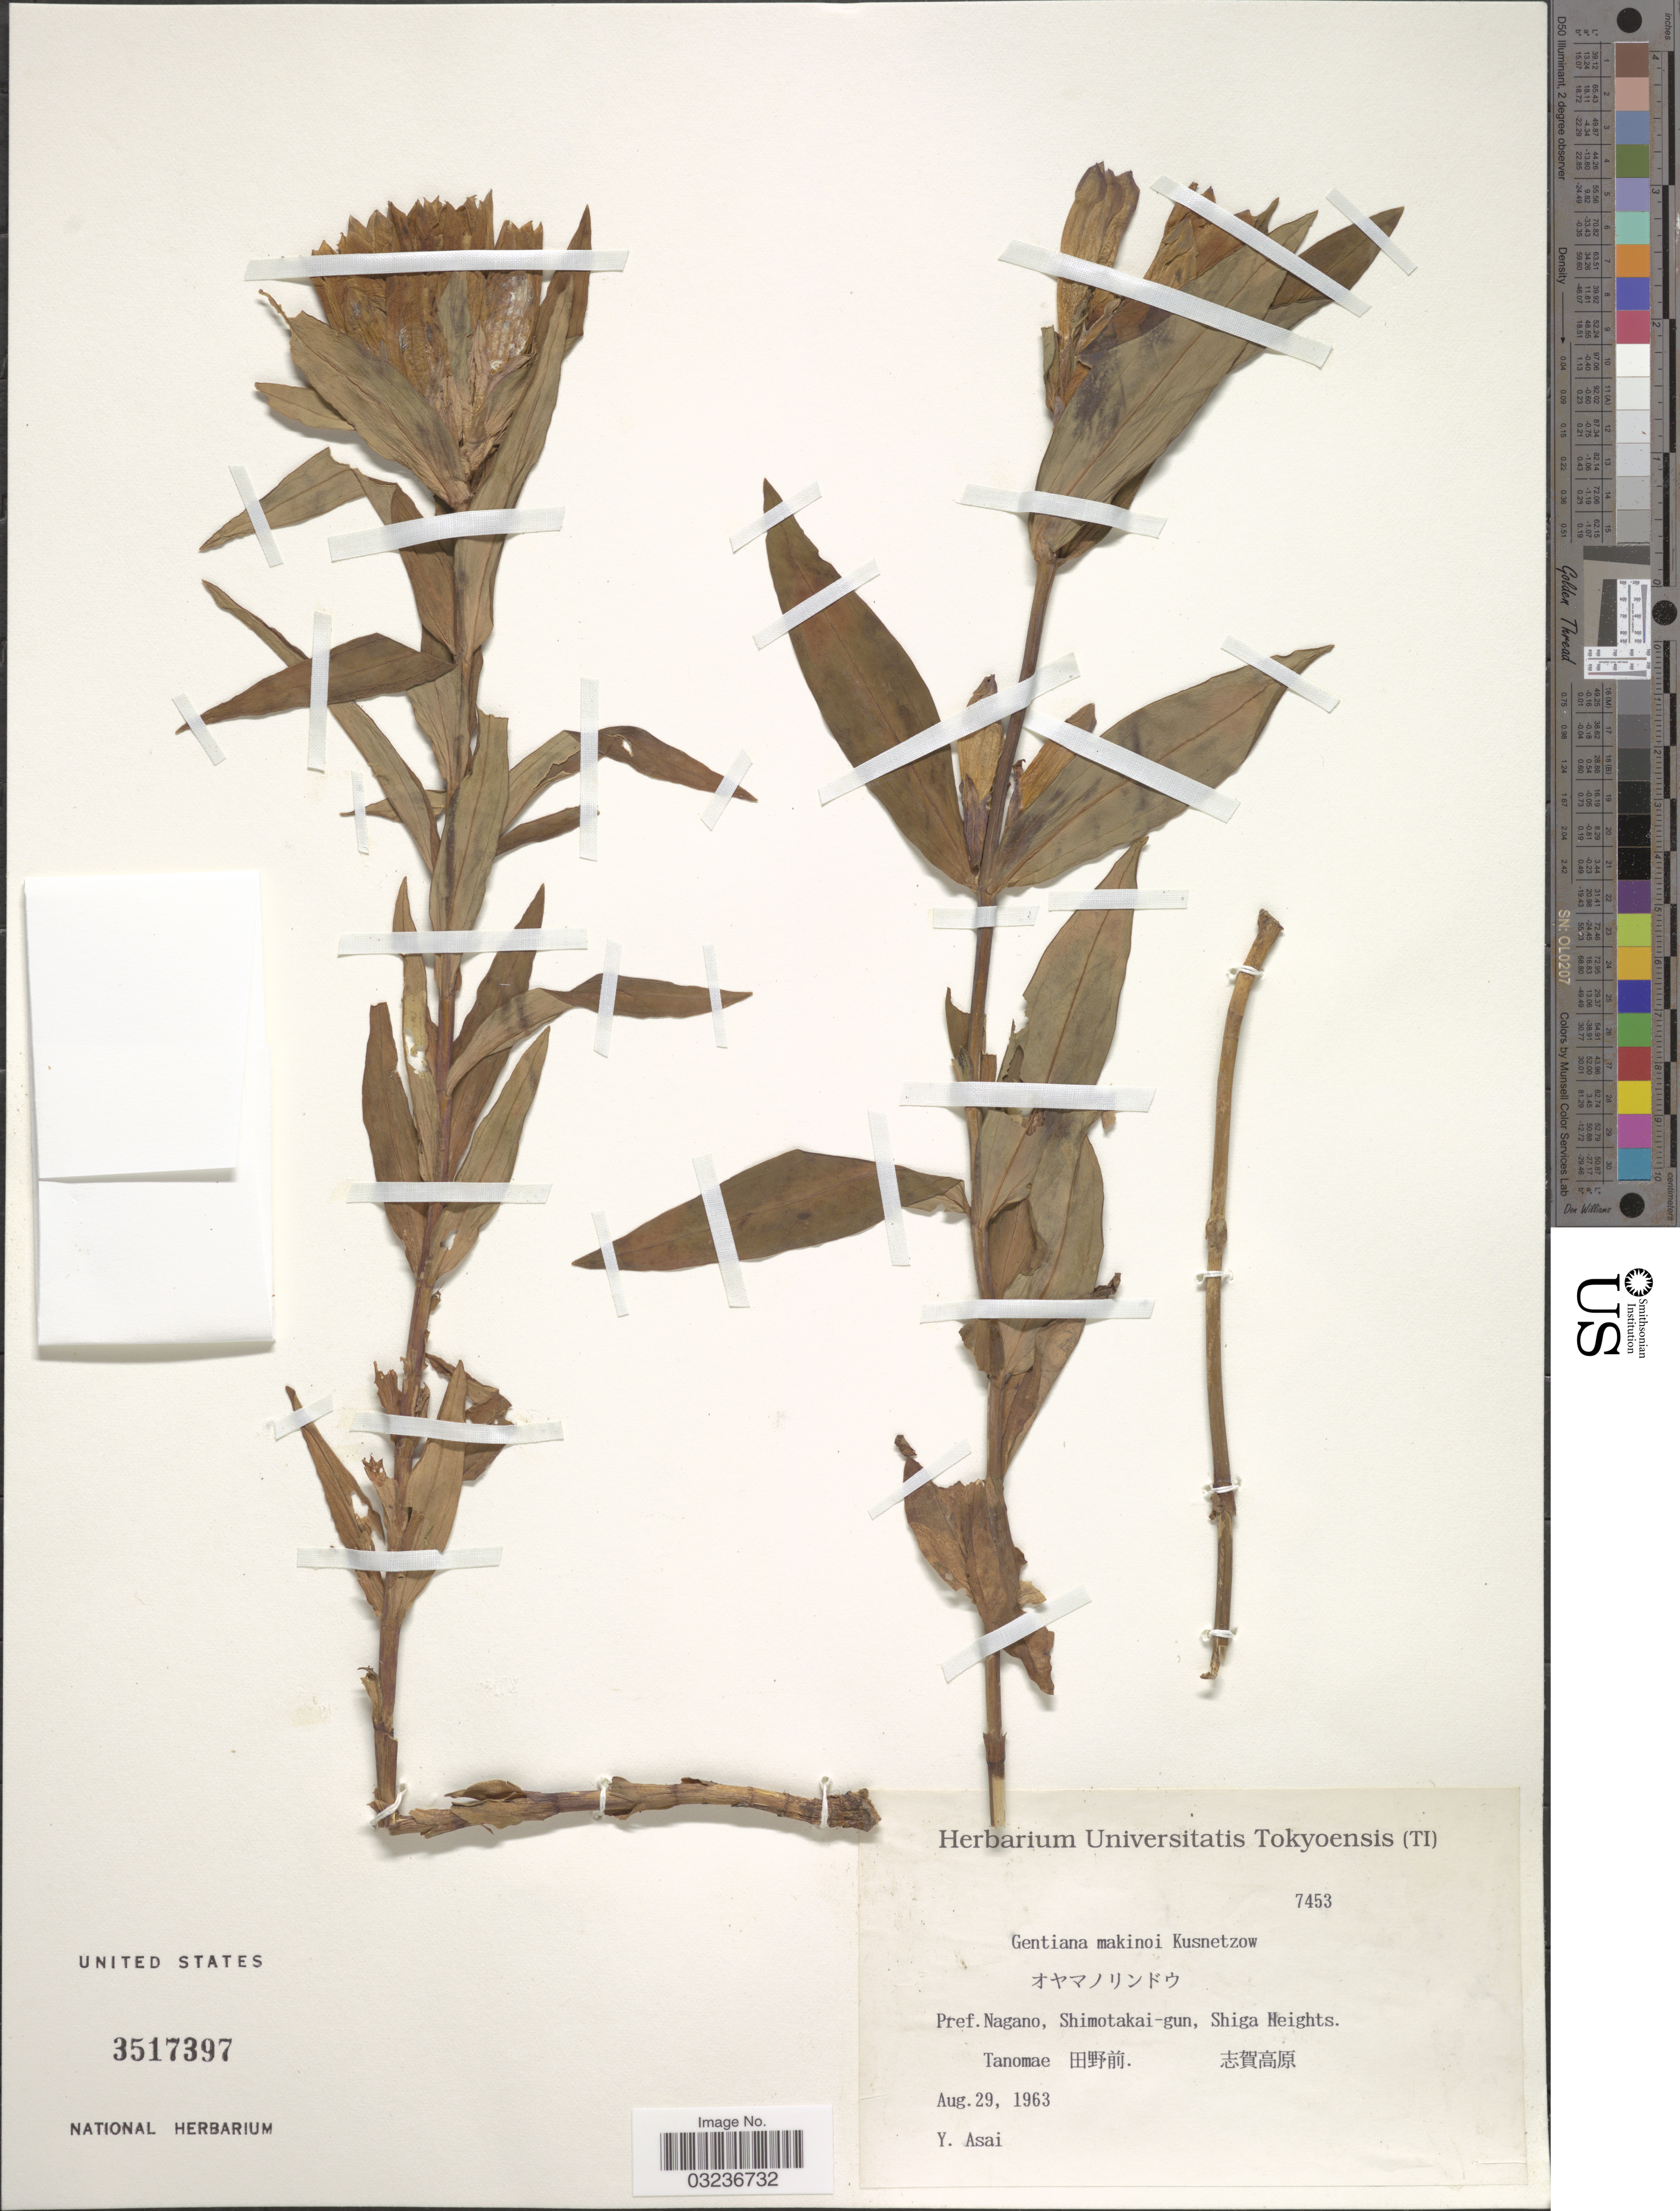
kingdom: Plantae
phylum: Tracheophyta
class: Magnoliopsida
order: Gentianales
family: Gentianaceae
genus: Gentiana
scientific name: Gentiana makinoi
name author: Kusn.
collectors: Y. Asai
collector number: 7453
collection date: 1963-08-29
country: Japan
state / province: Nagano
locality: Pref. Nagano, Shimotakai-gun, Shiga Heights Tanomae.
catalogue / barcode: US 3517397